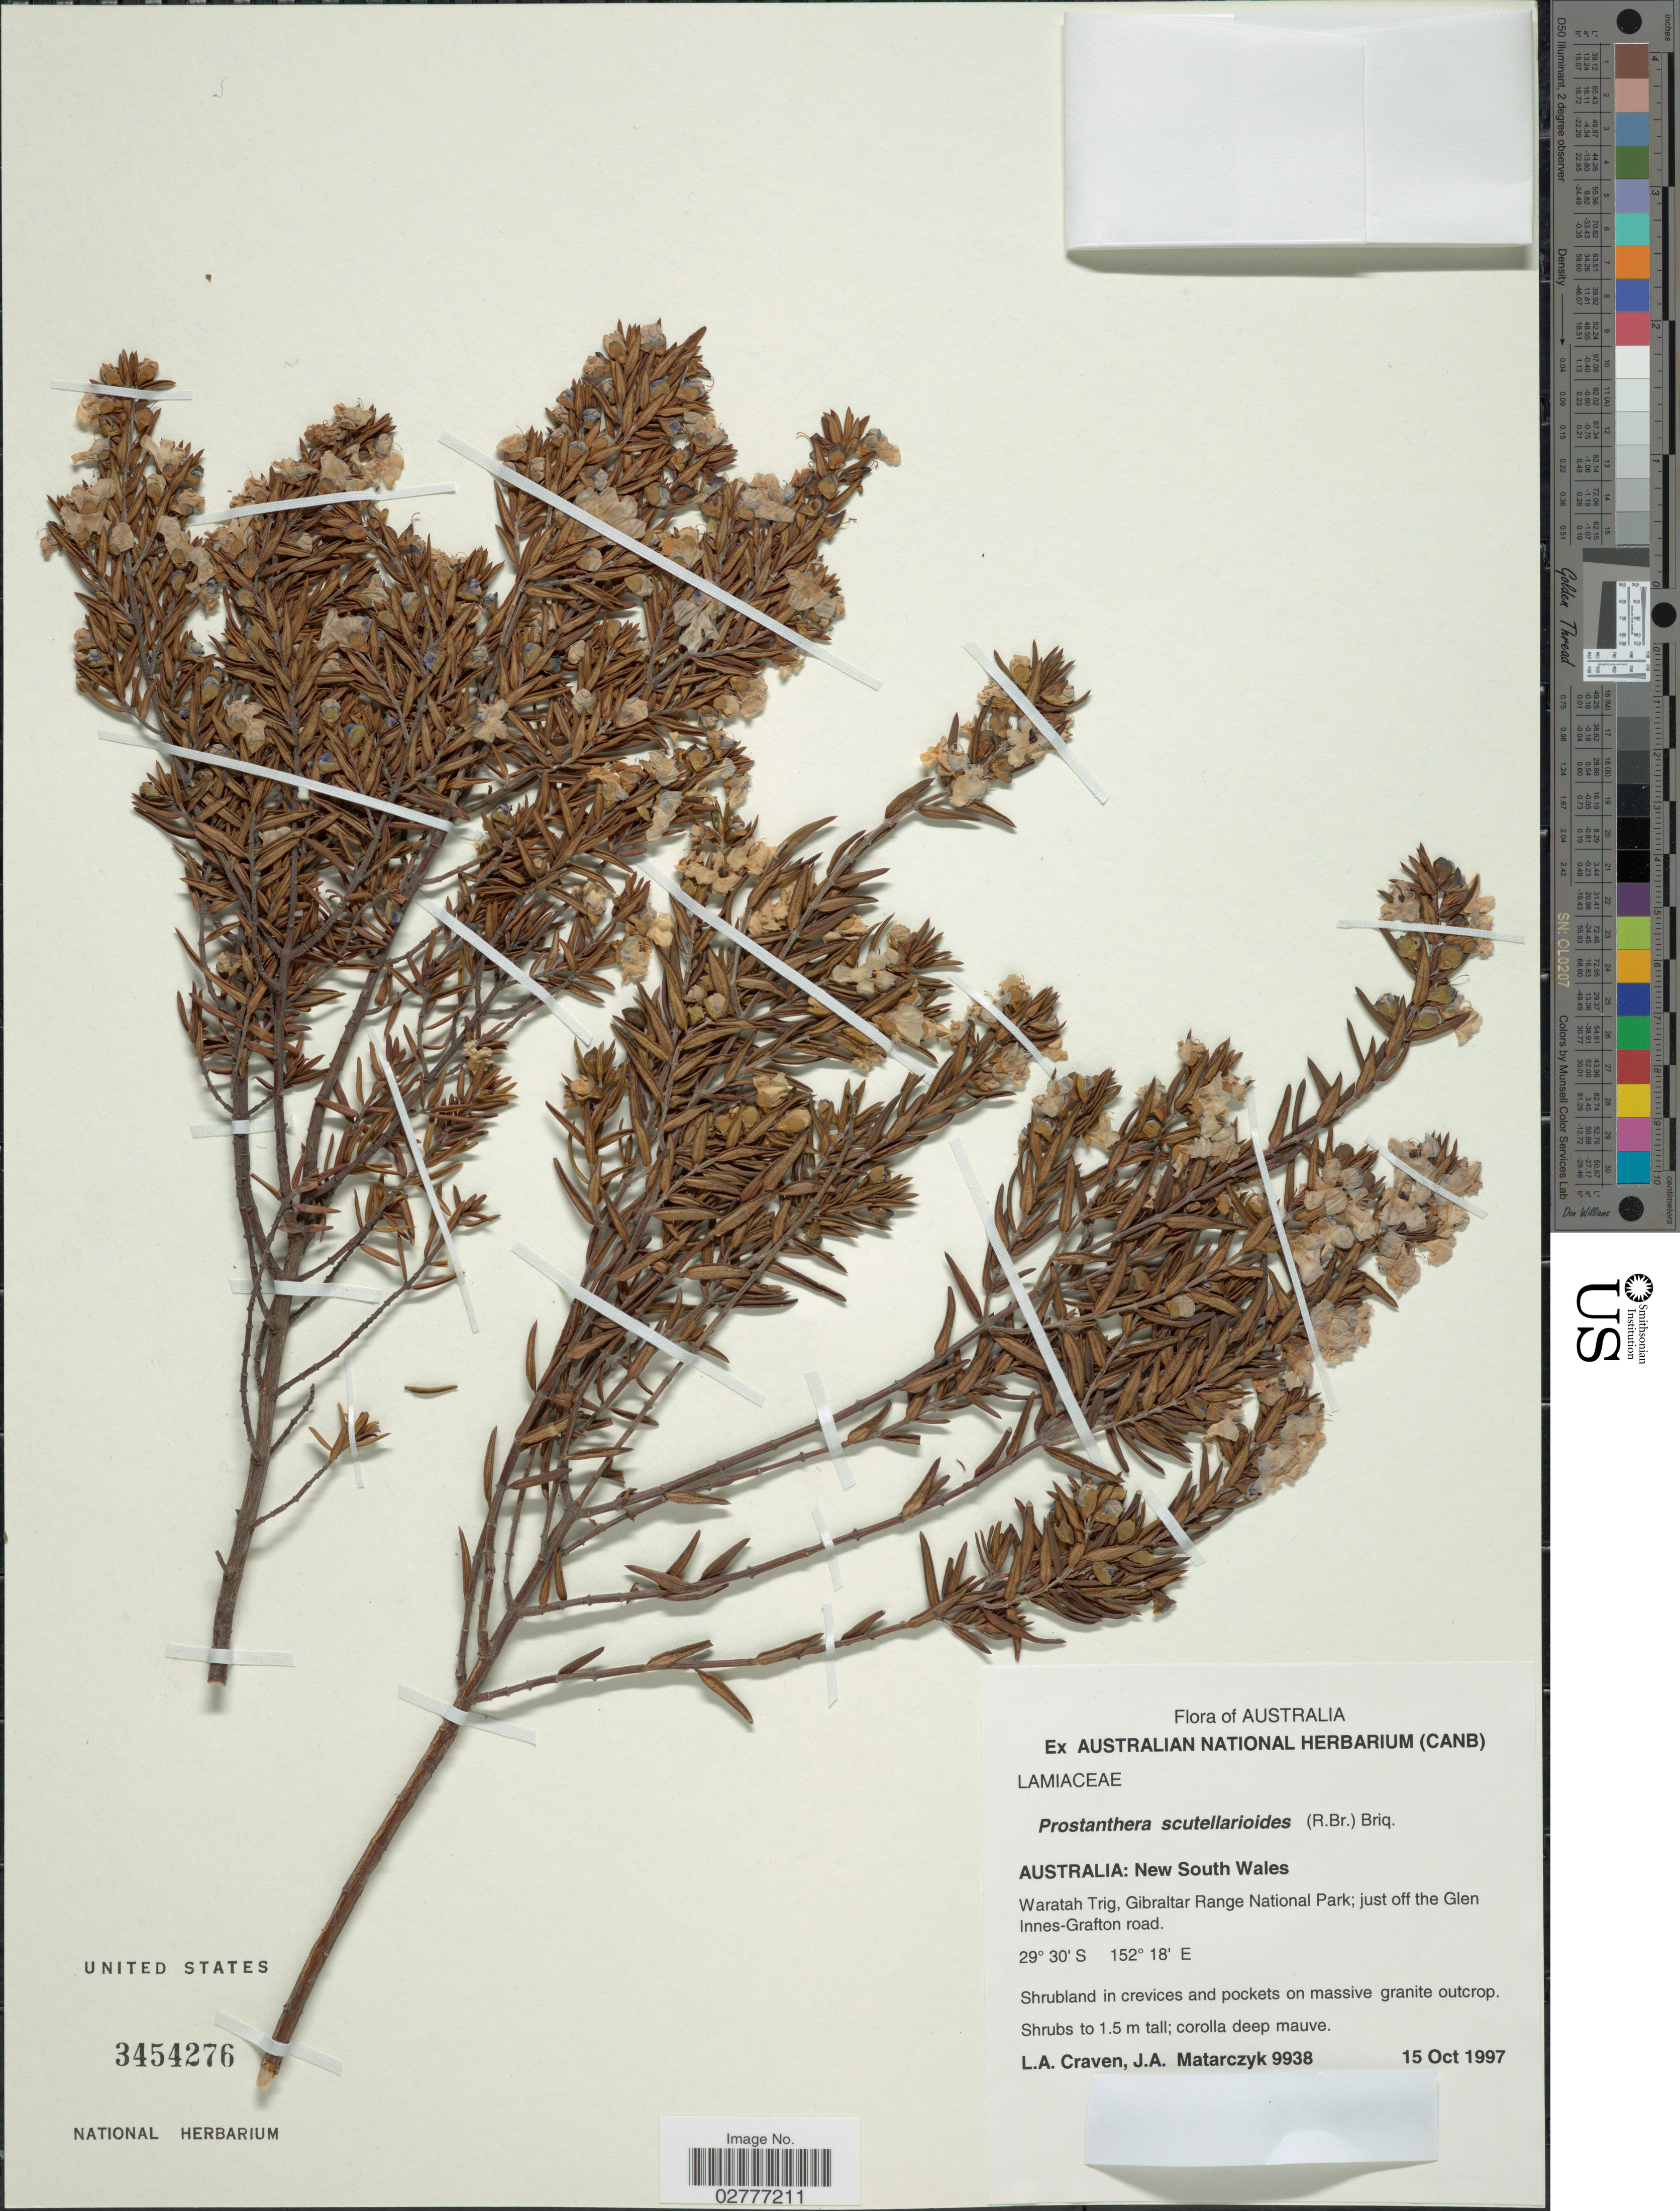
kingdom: Plantae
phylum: Tracheophyta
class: Magnoliopsida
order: Lamiales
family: Lamiaceae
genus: Prostanthera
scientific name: Prostanthera scutellarioides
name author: (R. Br.) Druce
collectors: L. A. Craven & J. Matarczyk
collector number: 9938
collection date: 1997-10-15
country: Australia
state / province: New South Wales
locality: Waratah Trig, Gibraltar Range National Park; just off the Glen Innes- Grafton road.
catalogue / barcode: US 3454276